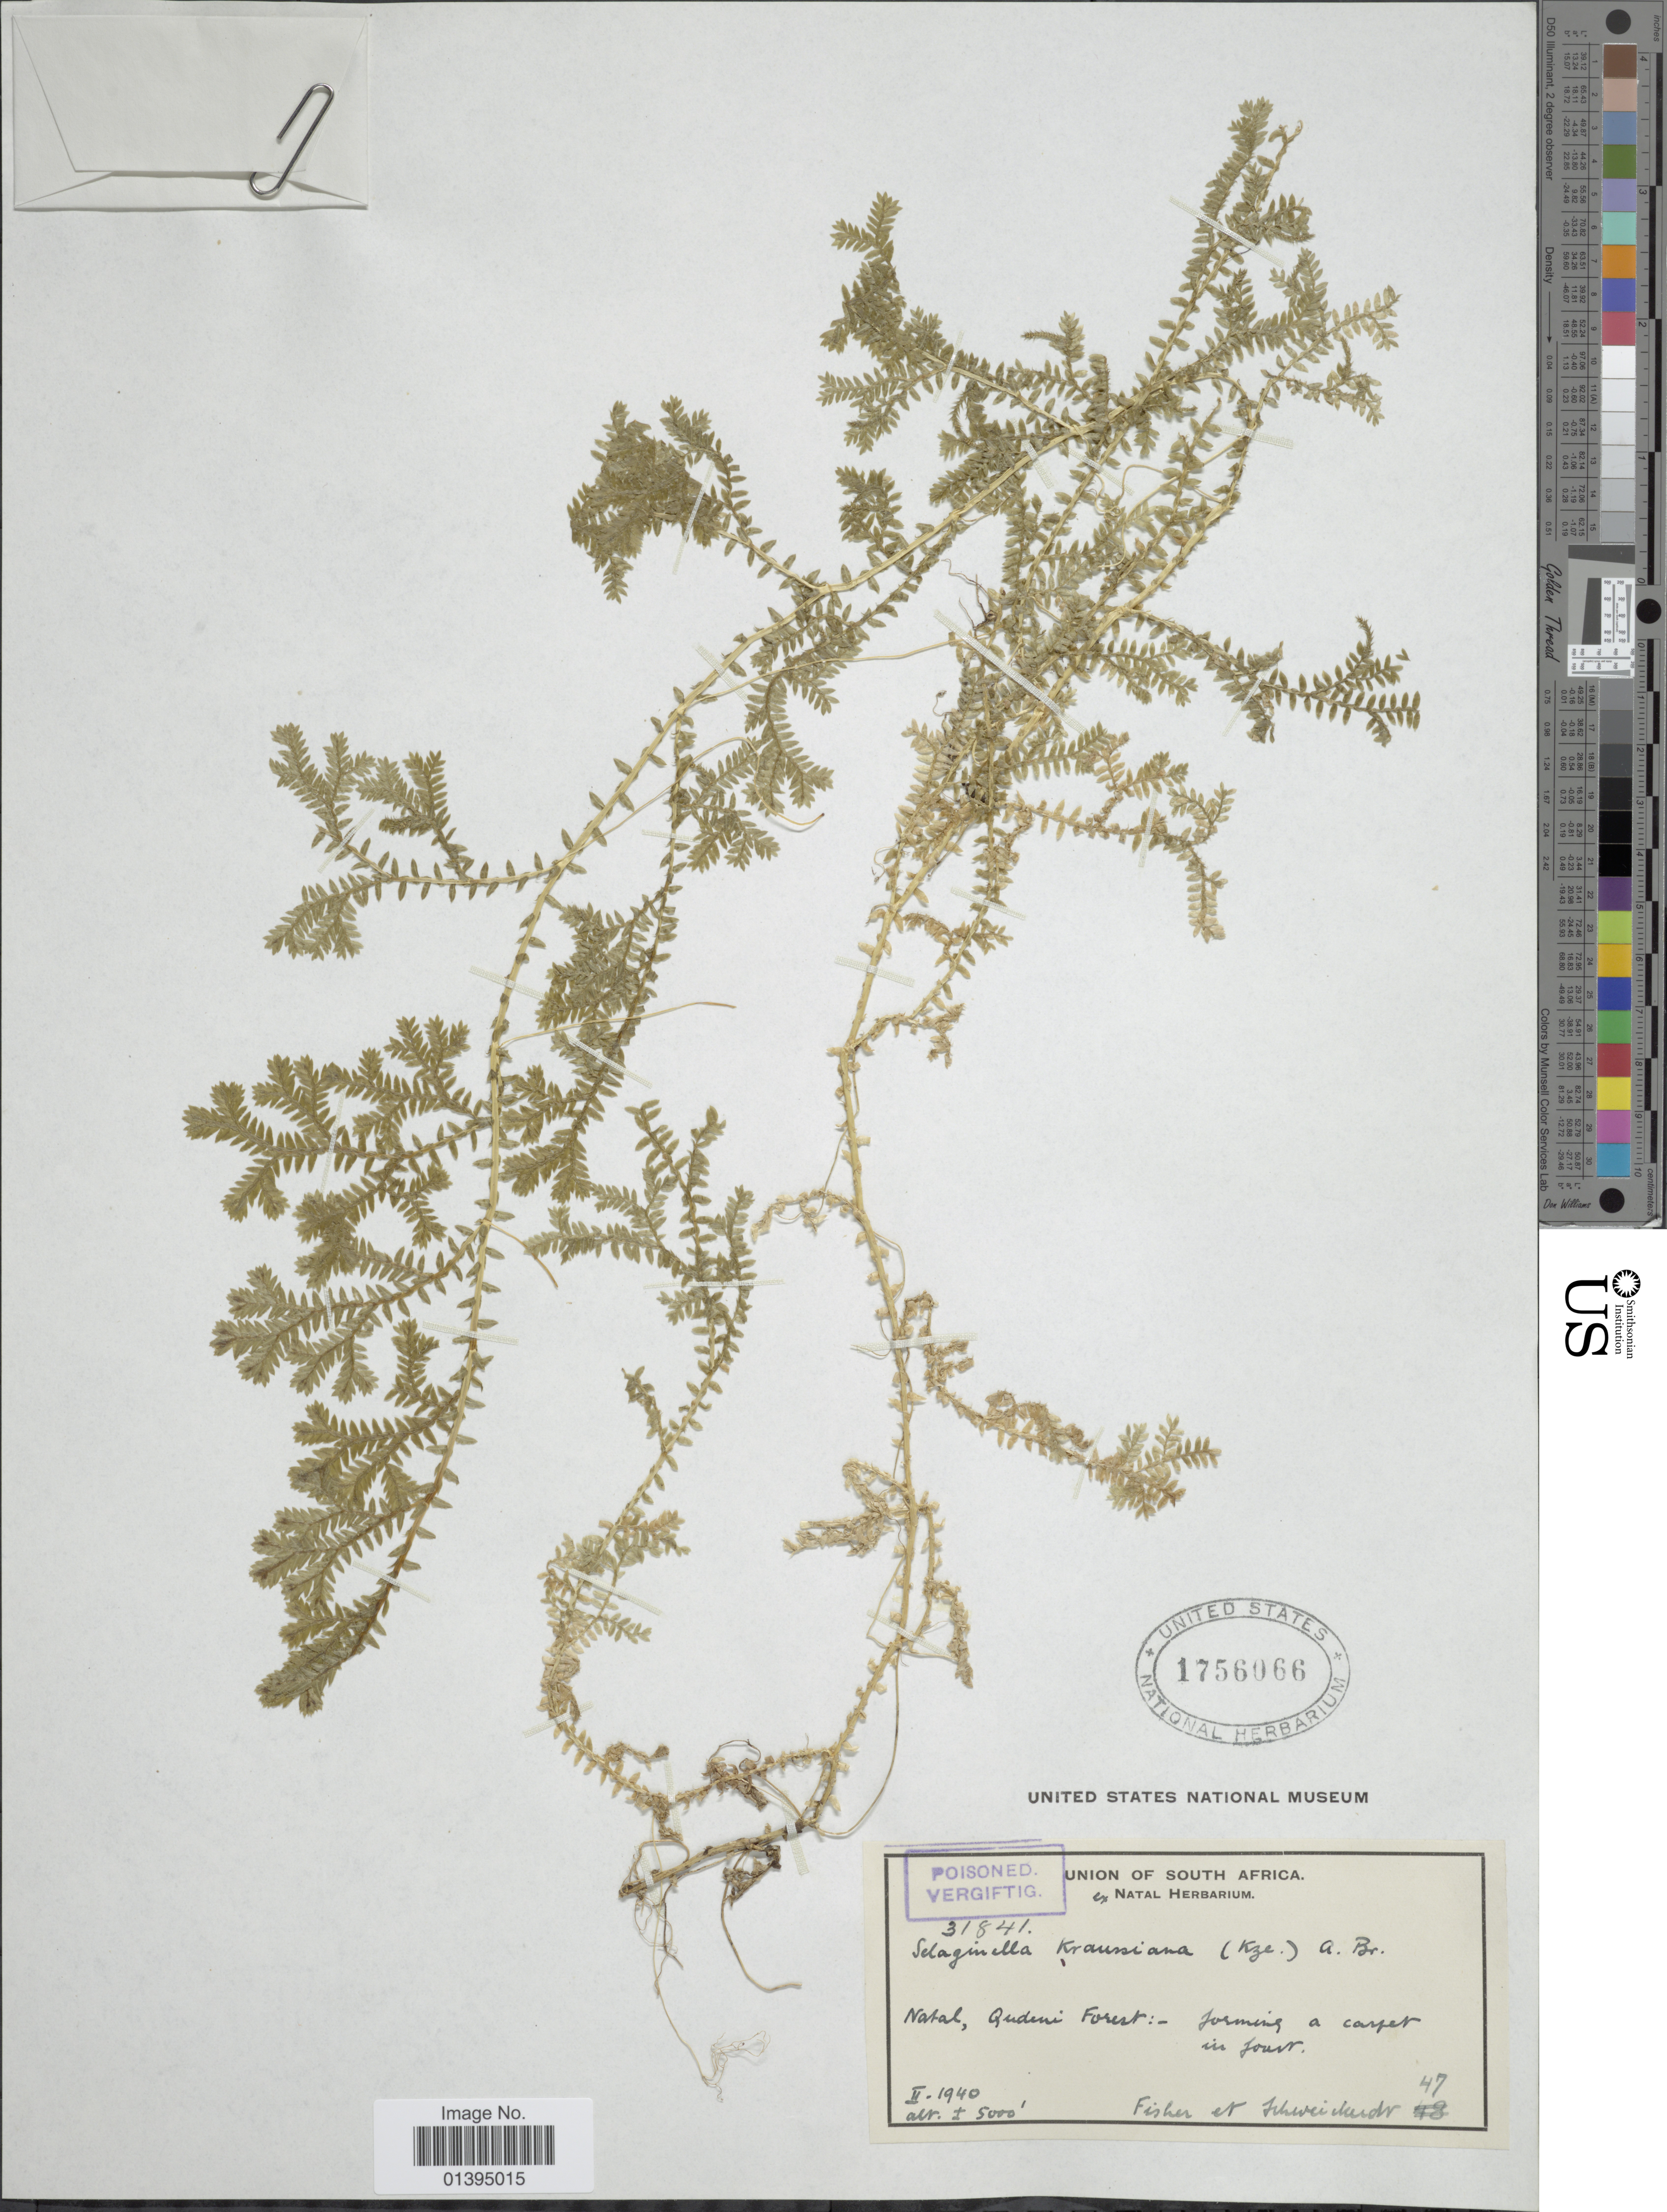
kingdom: Plantae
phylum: Tracheophyta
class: Lycopodiopsida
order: Selaginellales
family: Selaginellaceae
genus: Selaginella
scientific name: Selaginella kraussiana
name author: (Kunze) A. Braun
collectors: -- Fisher & -. Schweickerdt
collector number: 47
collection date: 1940-02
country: South Africa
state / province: KwaZulu-Natal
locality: Natal, Qudeni Forest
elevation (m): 1524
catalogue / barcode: US 1756066